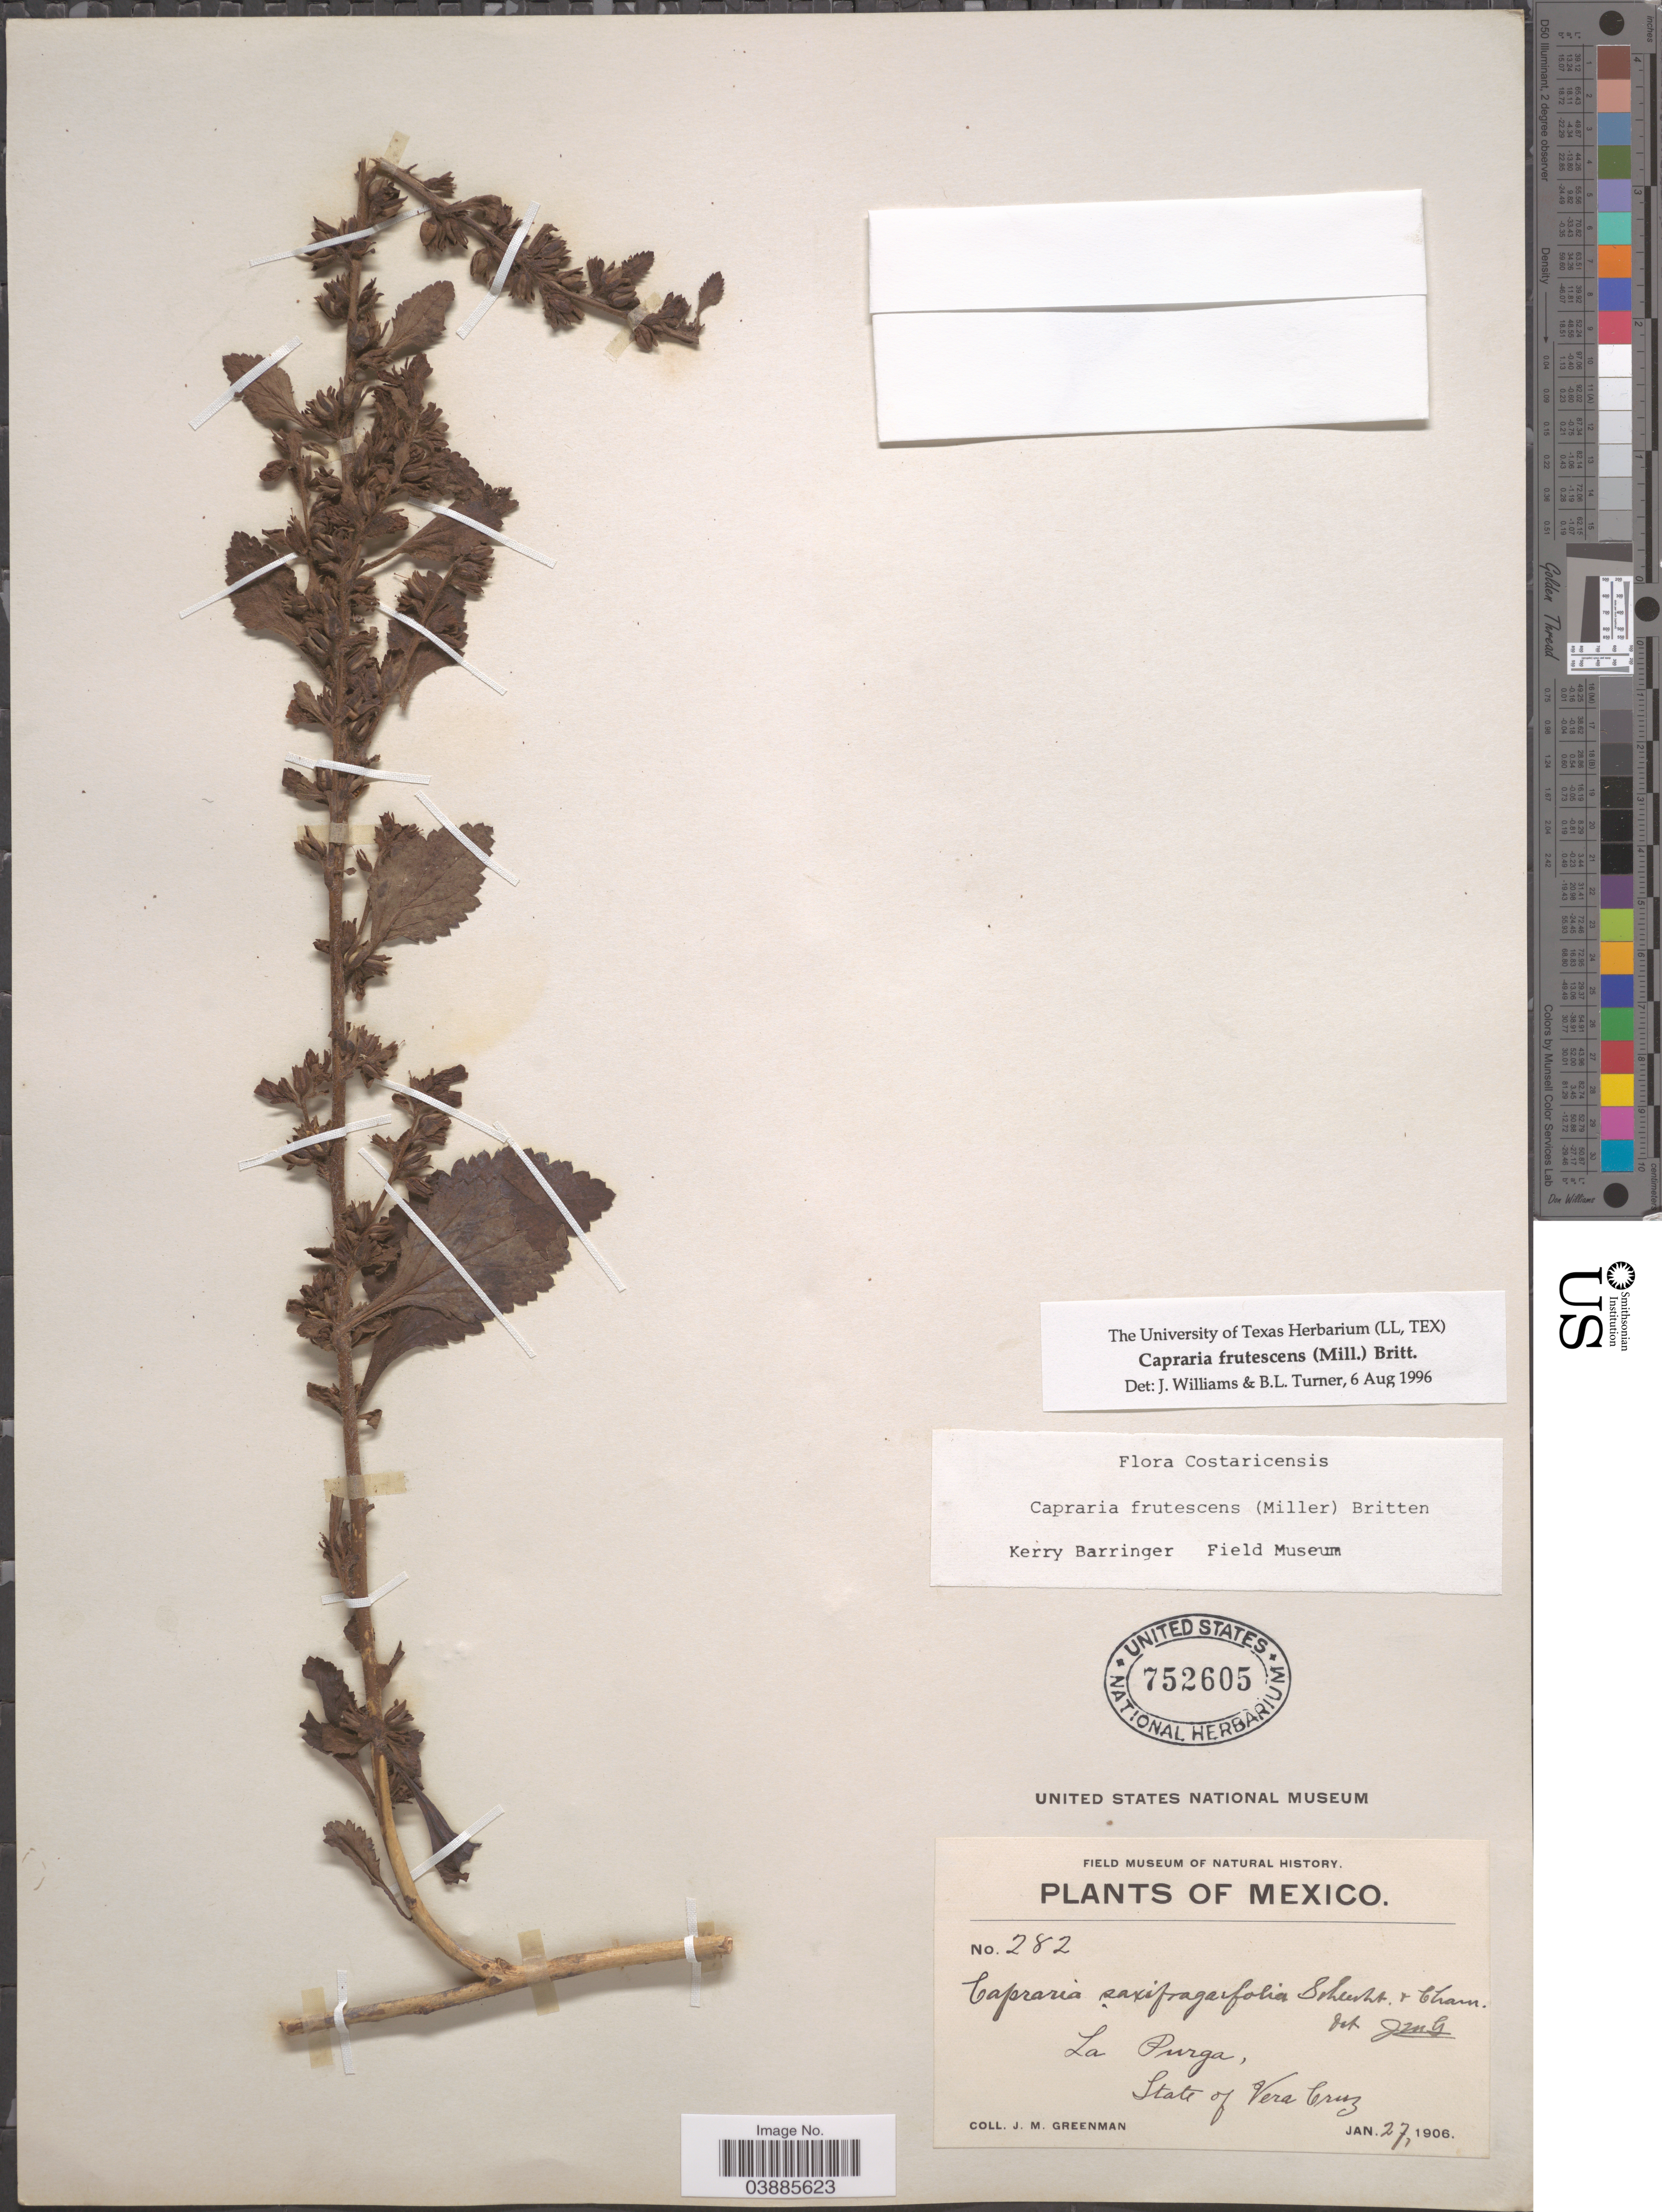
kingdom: Plantae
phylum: Tracheophyta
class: Magnoliopsida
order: Lamiales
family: Scrophulariaceae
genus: Capraria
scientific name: Capraria frutescens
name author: (Mill.) Britton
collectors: J. M. Greenman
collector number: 282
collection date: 1906-01-27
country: Mexico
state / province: Veracruz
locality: La Purga, State of Vera Cruz.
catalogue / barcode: US 752605